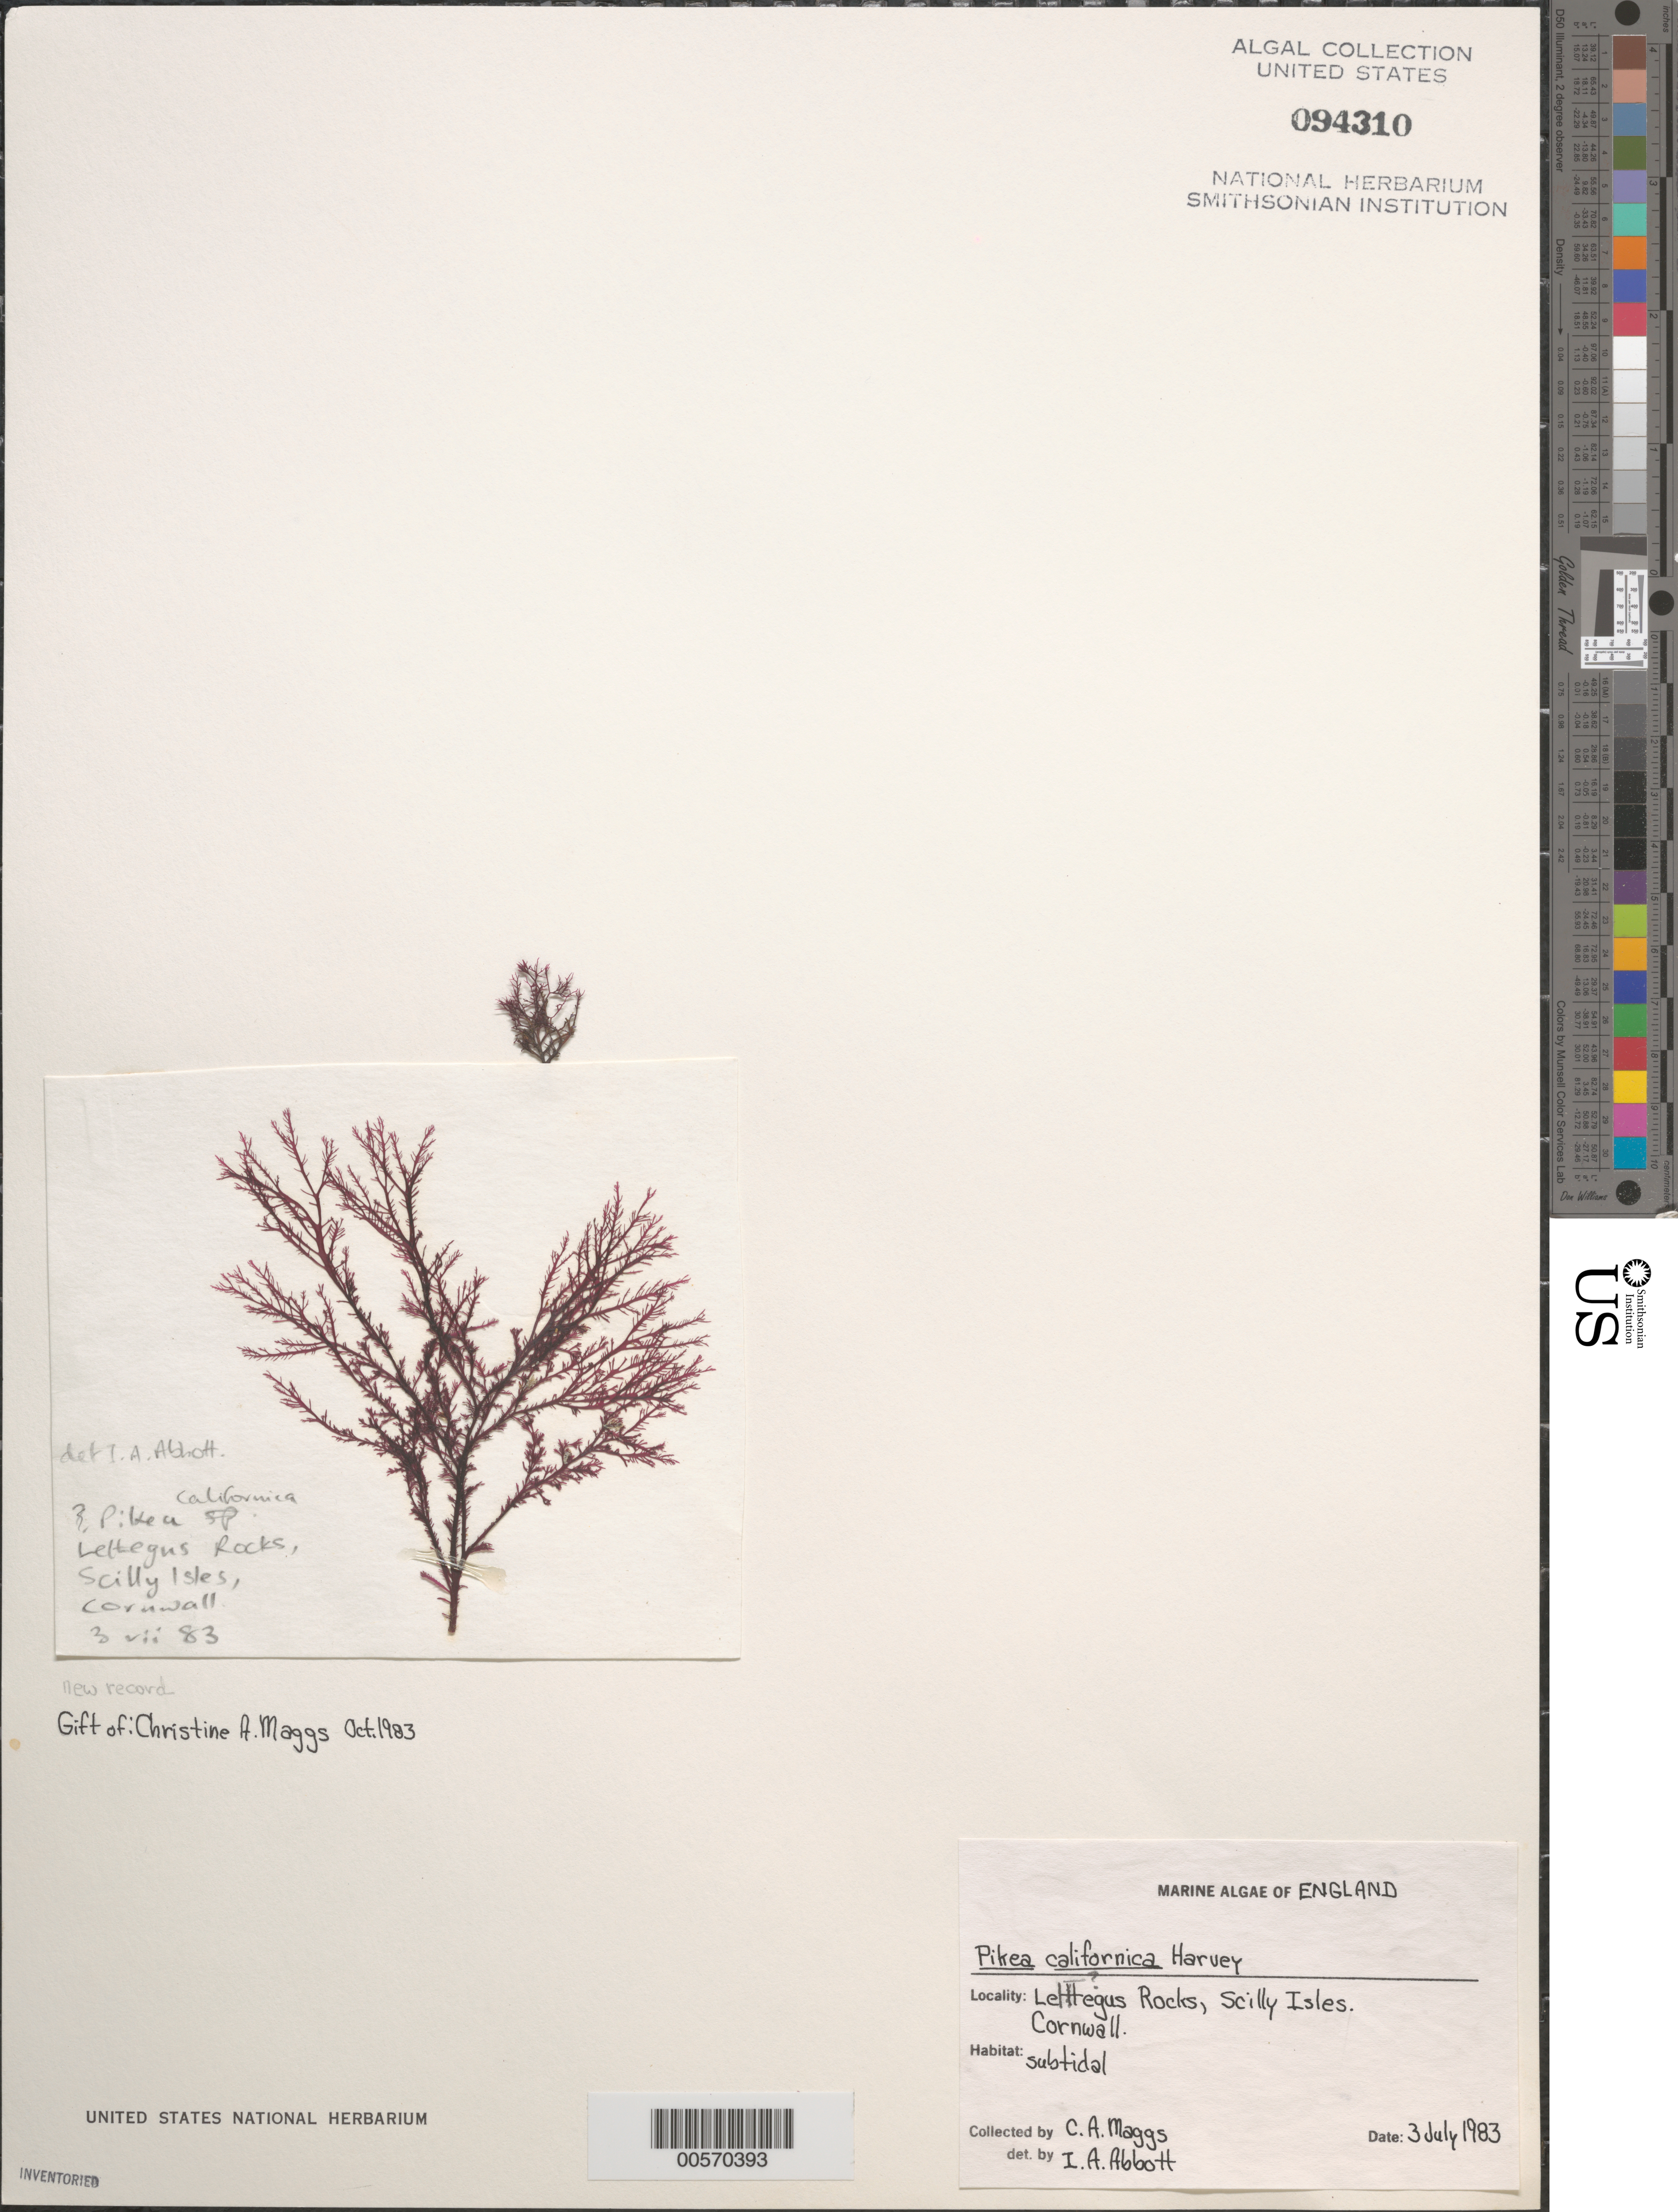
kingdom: Plantae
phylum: Rhodophyta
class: Florideophyceae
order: Gigartinales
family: Dumontiaceae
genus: Pikea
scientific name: Pikea californica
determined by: Abbott, Isabella A.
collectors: C. Maggs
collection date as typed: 03 Jul 1983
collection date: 1983-07-03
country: United Kingdom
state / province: England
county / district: Council of the Isles of Scilly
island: Isles of Scilly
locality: Leltegus Rocks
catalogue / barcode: US 94310